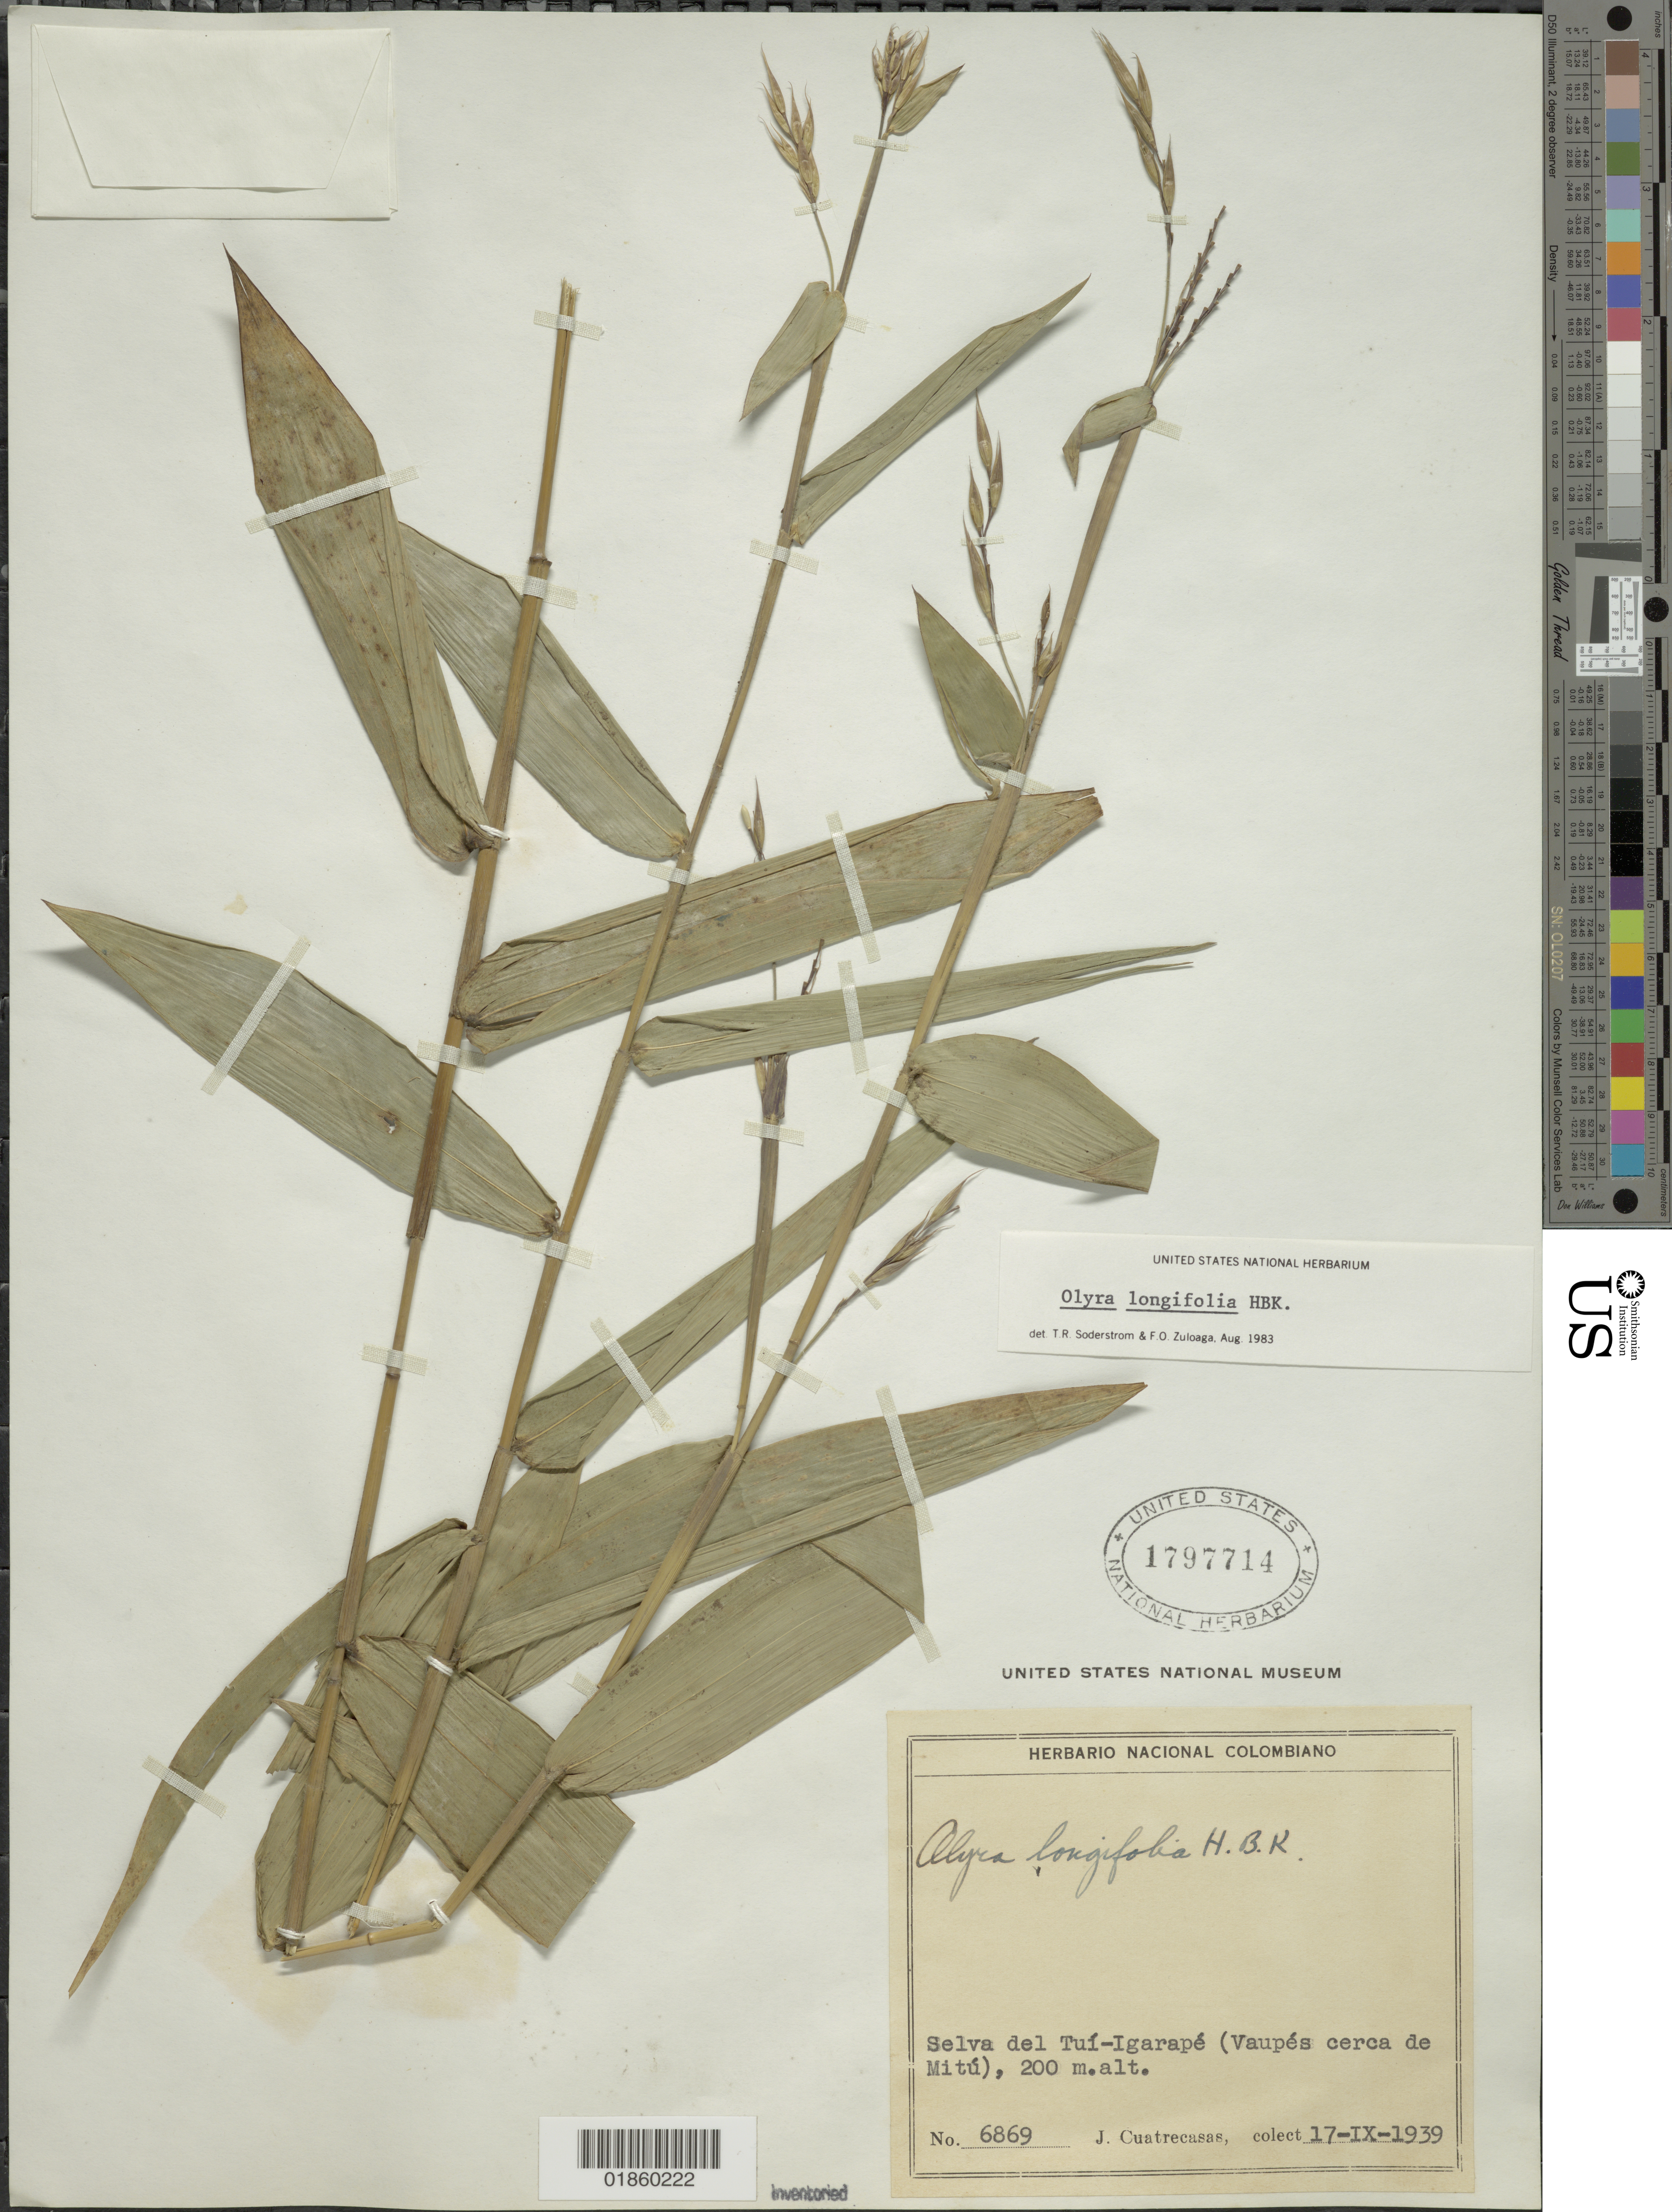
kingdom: Plantae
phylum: Tracheophyta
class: Liliopsida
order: Poales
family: Poaceae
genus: Olyra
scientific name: Olyra longifolia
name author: Kunth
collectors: J. Cuatrecasas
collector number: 6869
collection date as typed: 17 Sep 1939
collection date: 1939-09-17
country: Colombia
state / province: Vaupés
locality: Tui-Igarape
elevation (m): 200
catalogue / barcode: US 1797714